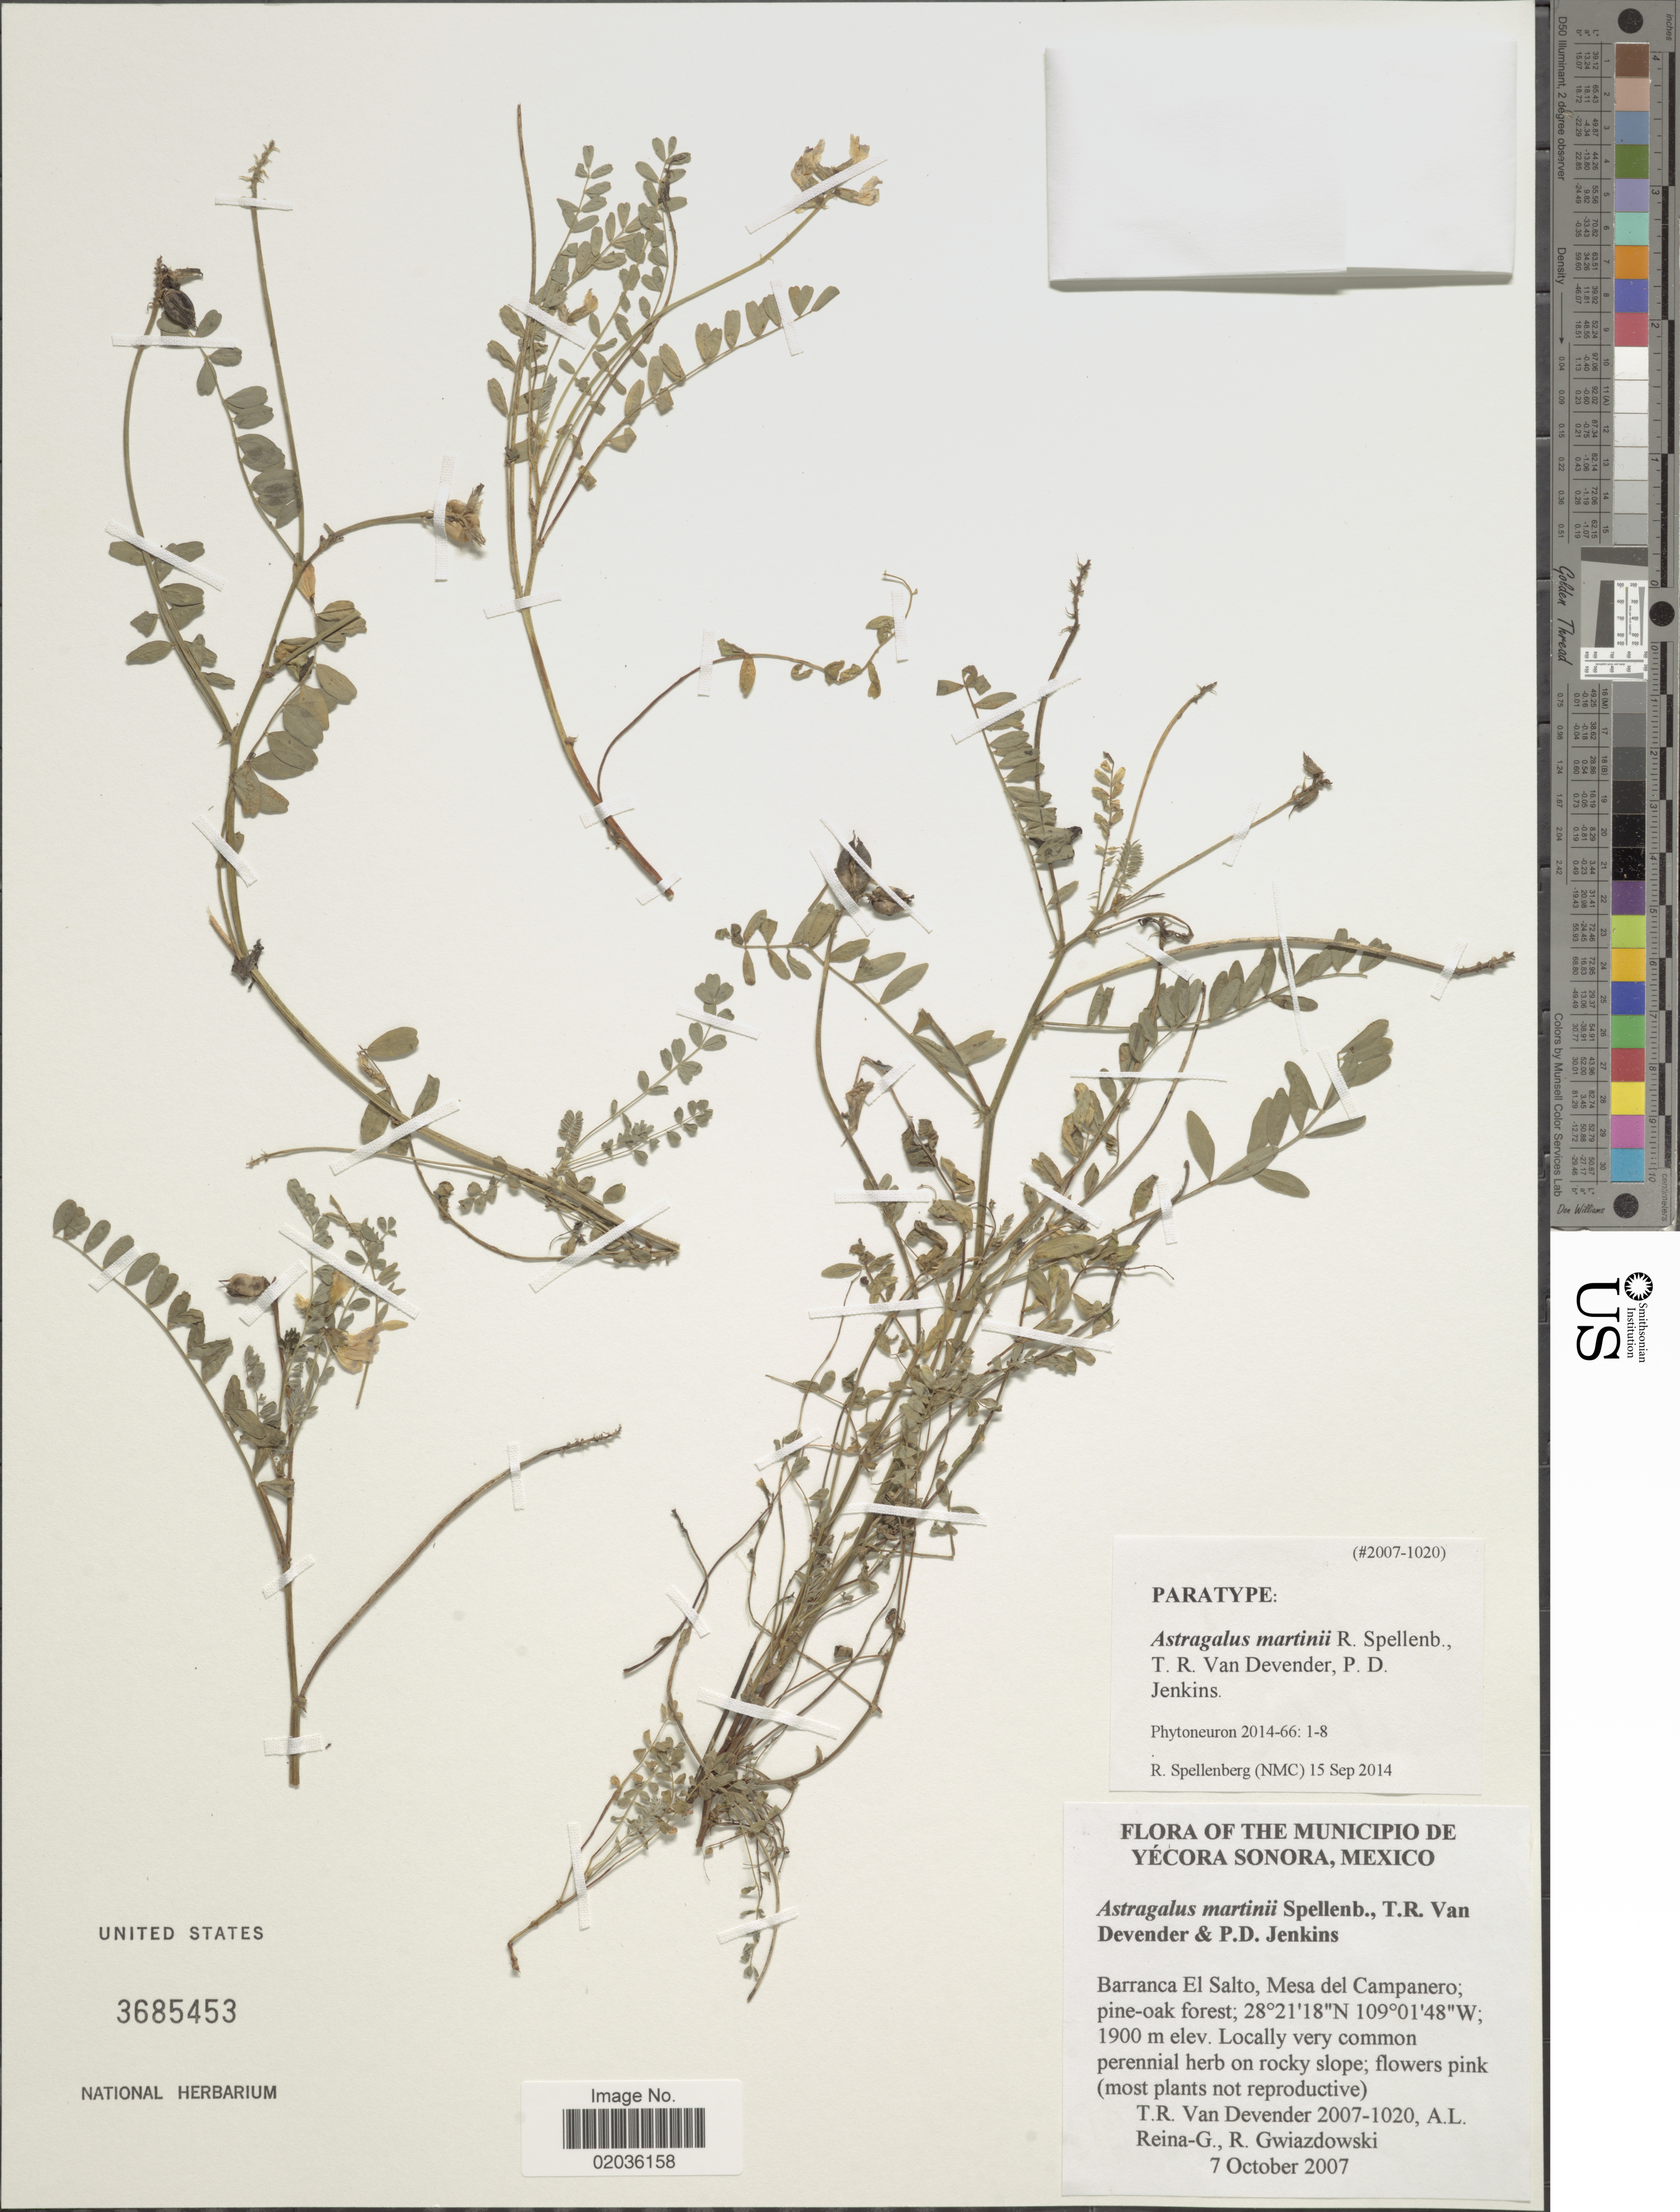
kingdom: Plantae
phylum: Tracheophyta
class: Magnoliopsida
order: Fabales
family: Fabaceae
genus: Astragalus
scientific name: Astragalus martinii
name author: Spellenb. et al.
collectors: T. R. Van Devender, A. L. Reina G. & R. Gwiazdowski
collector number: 2007-1020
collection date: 2007-10-07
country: Mexico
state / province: Sonora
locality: The Municipio de Yécora, Barranca El Salto, Mesa del Campanero; pine-oak forest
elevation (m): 1900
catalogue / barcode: US 3685453